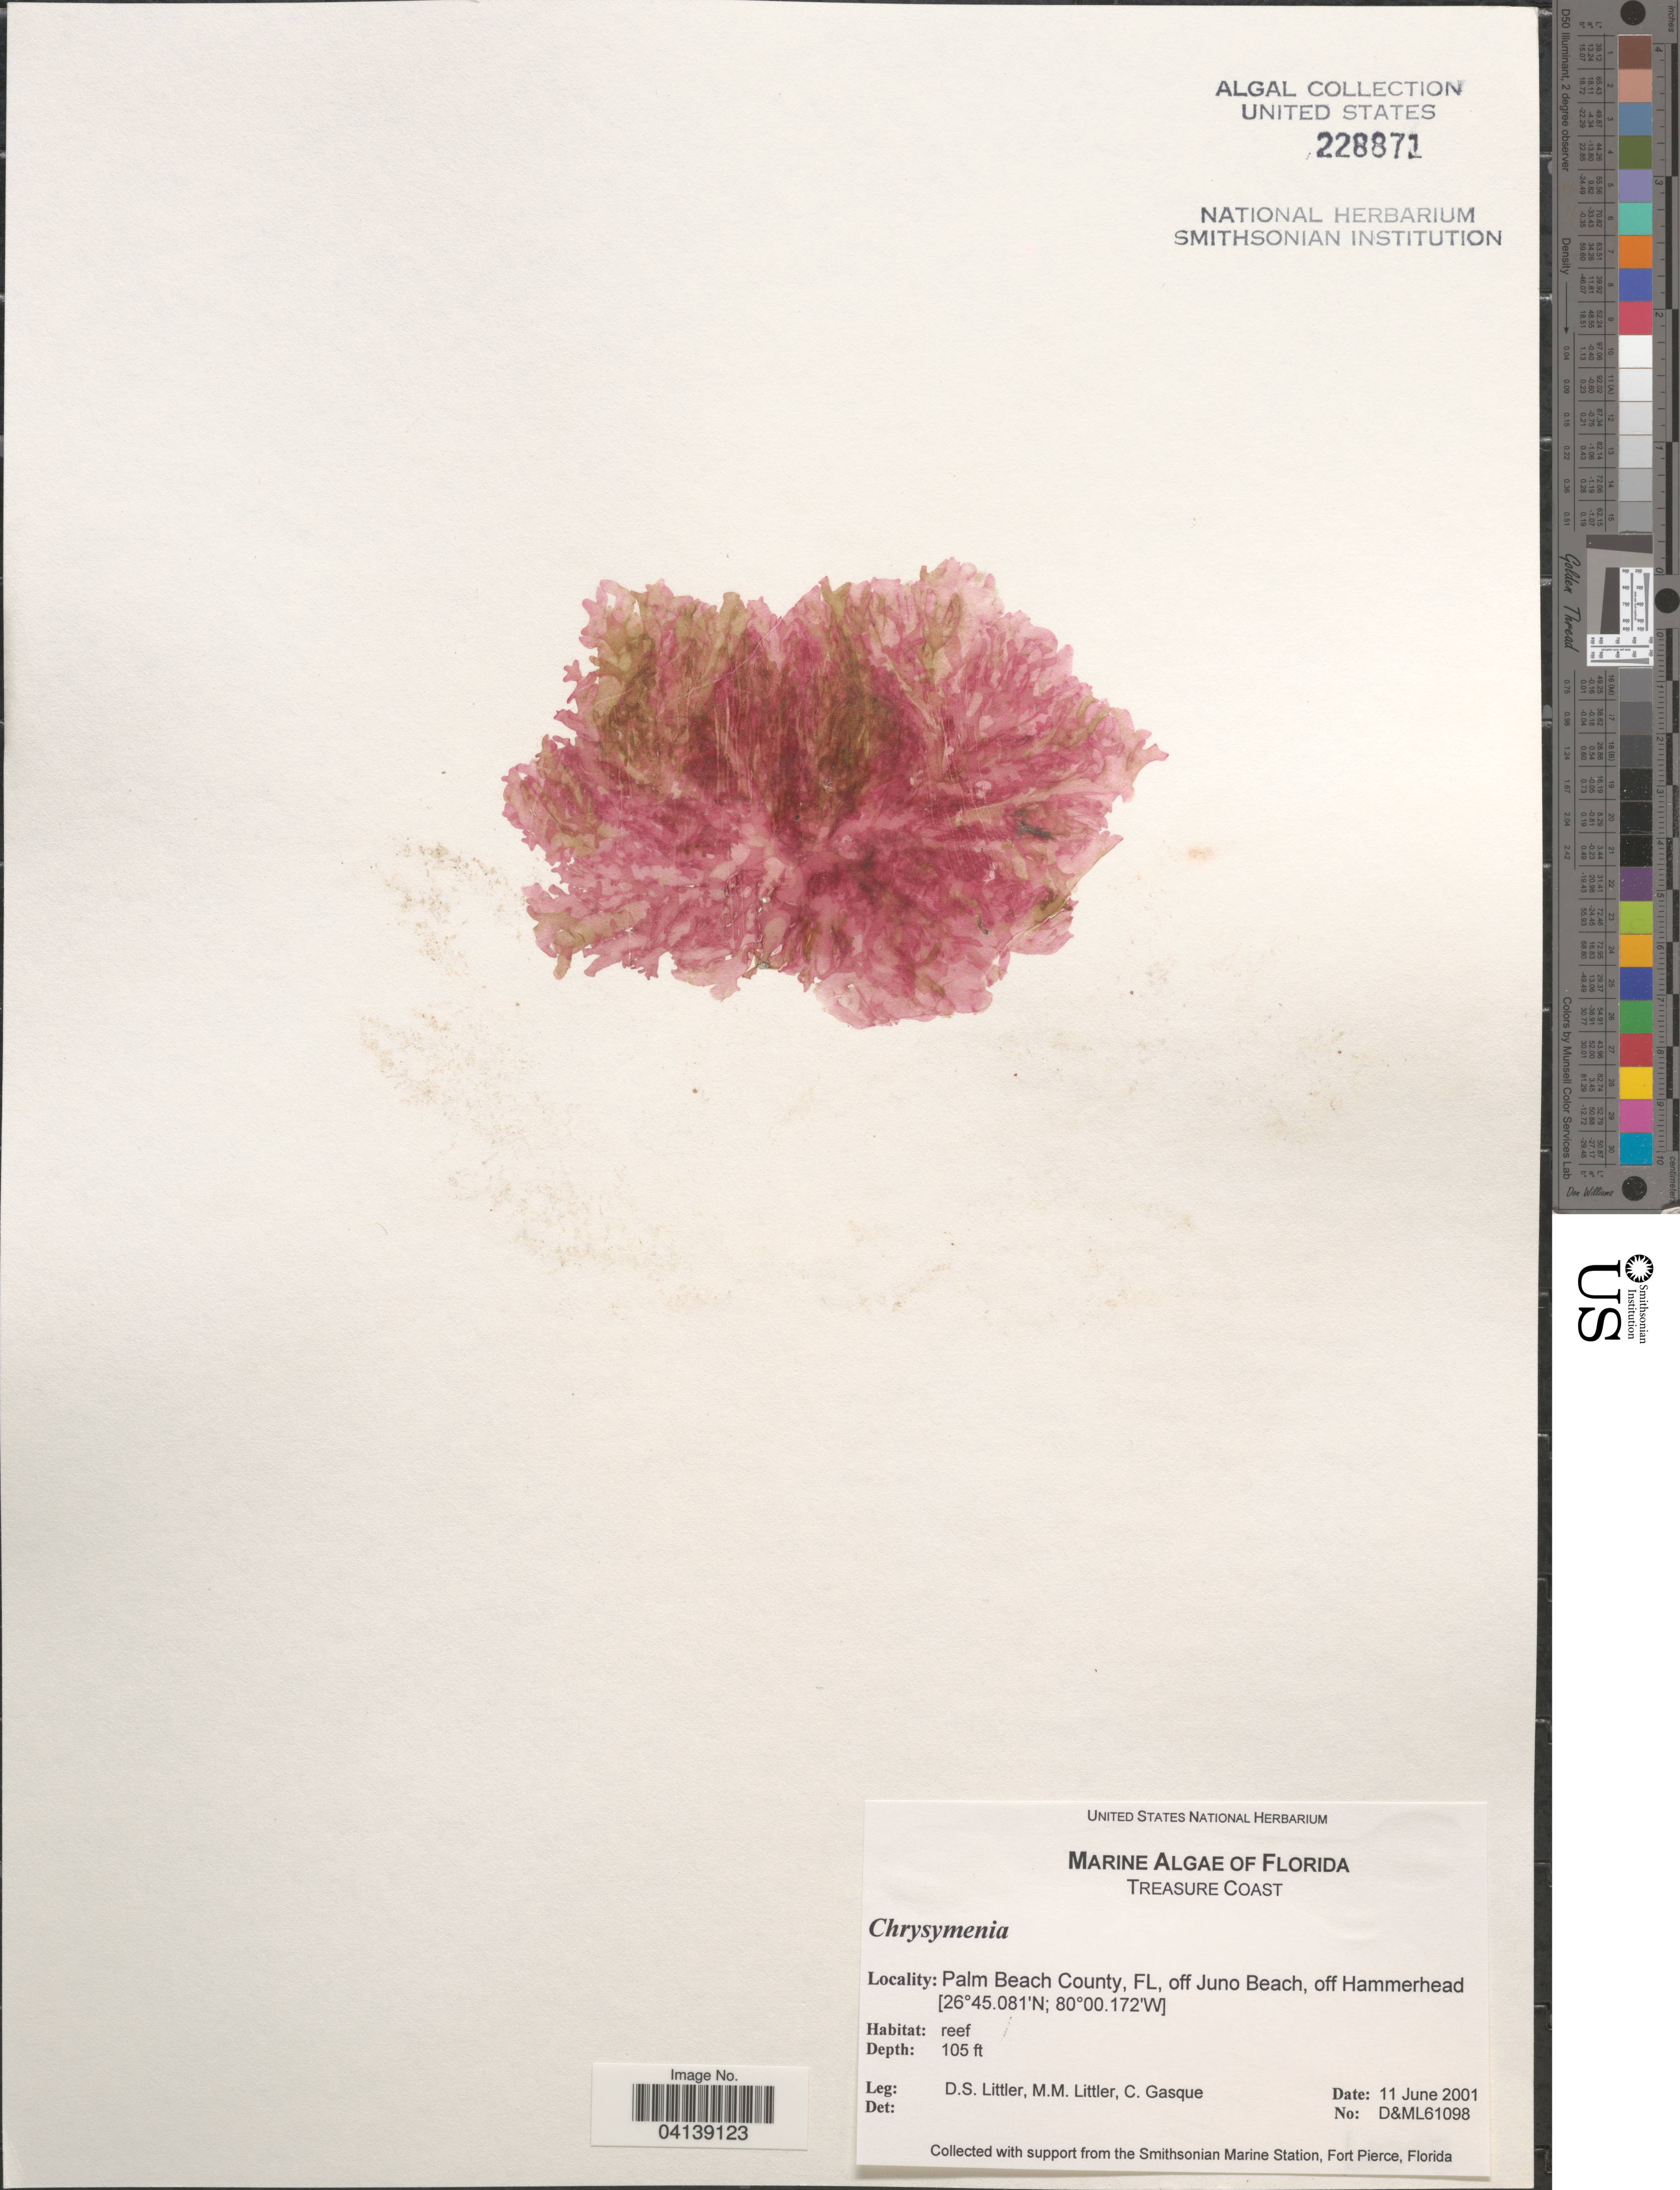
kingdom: Plantae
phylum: Rhodophyta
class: Florideophyceae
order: Rhodymeniales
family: Rhodymeniaceae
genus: Chrysymenia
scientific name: Chrysymenia sp.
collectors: D. S. Littler & C. Gasque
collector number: D&ML61098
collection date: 2001-06-11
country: United States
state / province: Florida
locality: Treasure Coast. Palm Beach County, off Juno Beach, off Hammerhead.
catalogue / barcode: US 228871